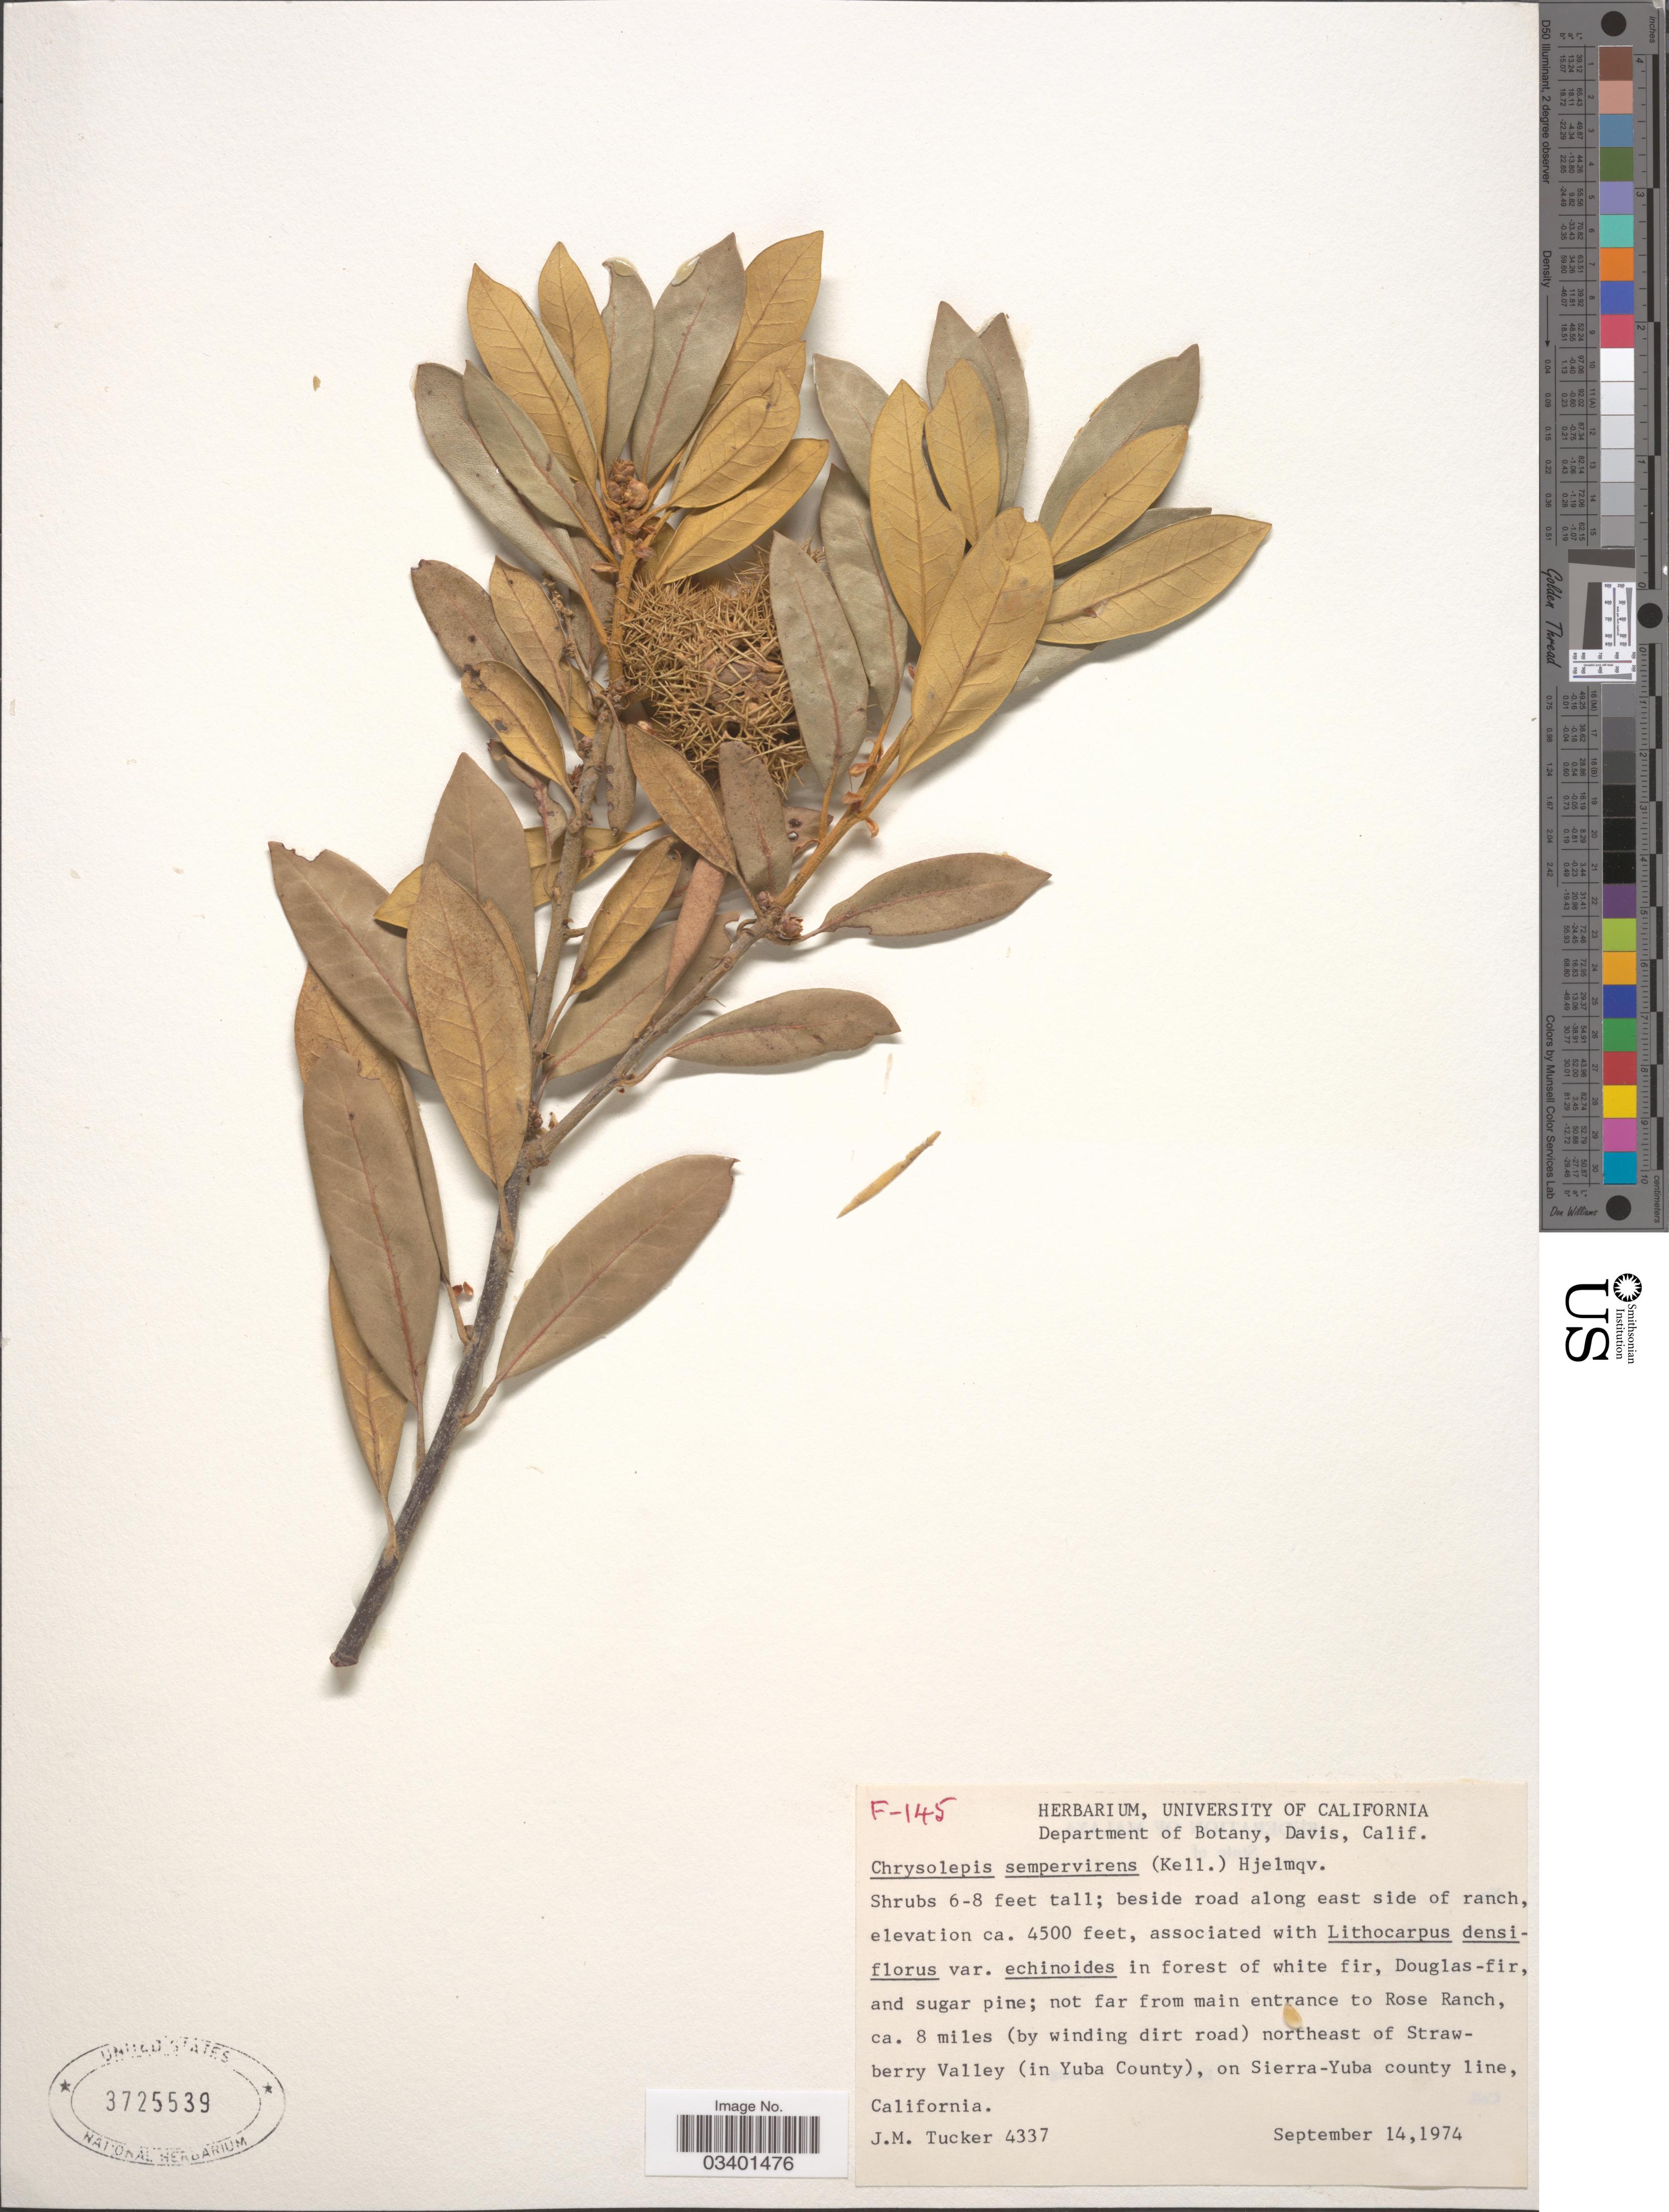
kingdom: Plantae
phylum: Tracheophyta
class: Magnoliopsida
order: Fagales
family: Fagaceae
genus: Chrysolepis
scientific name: Chrysolepis chrysophylla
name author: (Douglas ex Hook.) Hjelmq.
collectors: J. M. Tucker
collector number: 4337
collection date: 1974-09-14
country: United States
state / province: California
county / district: Yuba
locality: Not far from main entrance to Rose Ranch, ca. 8 miles (by winding dirt road) northeast of Strawberry Valley (In Yuba County), on Sierra-Yuba county line.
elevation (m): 1372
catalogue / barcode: US 3725539